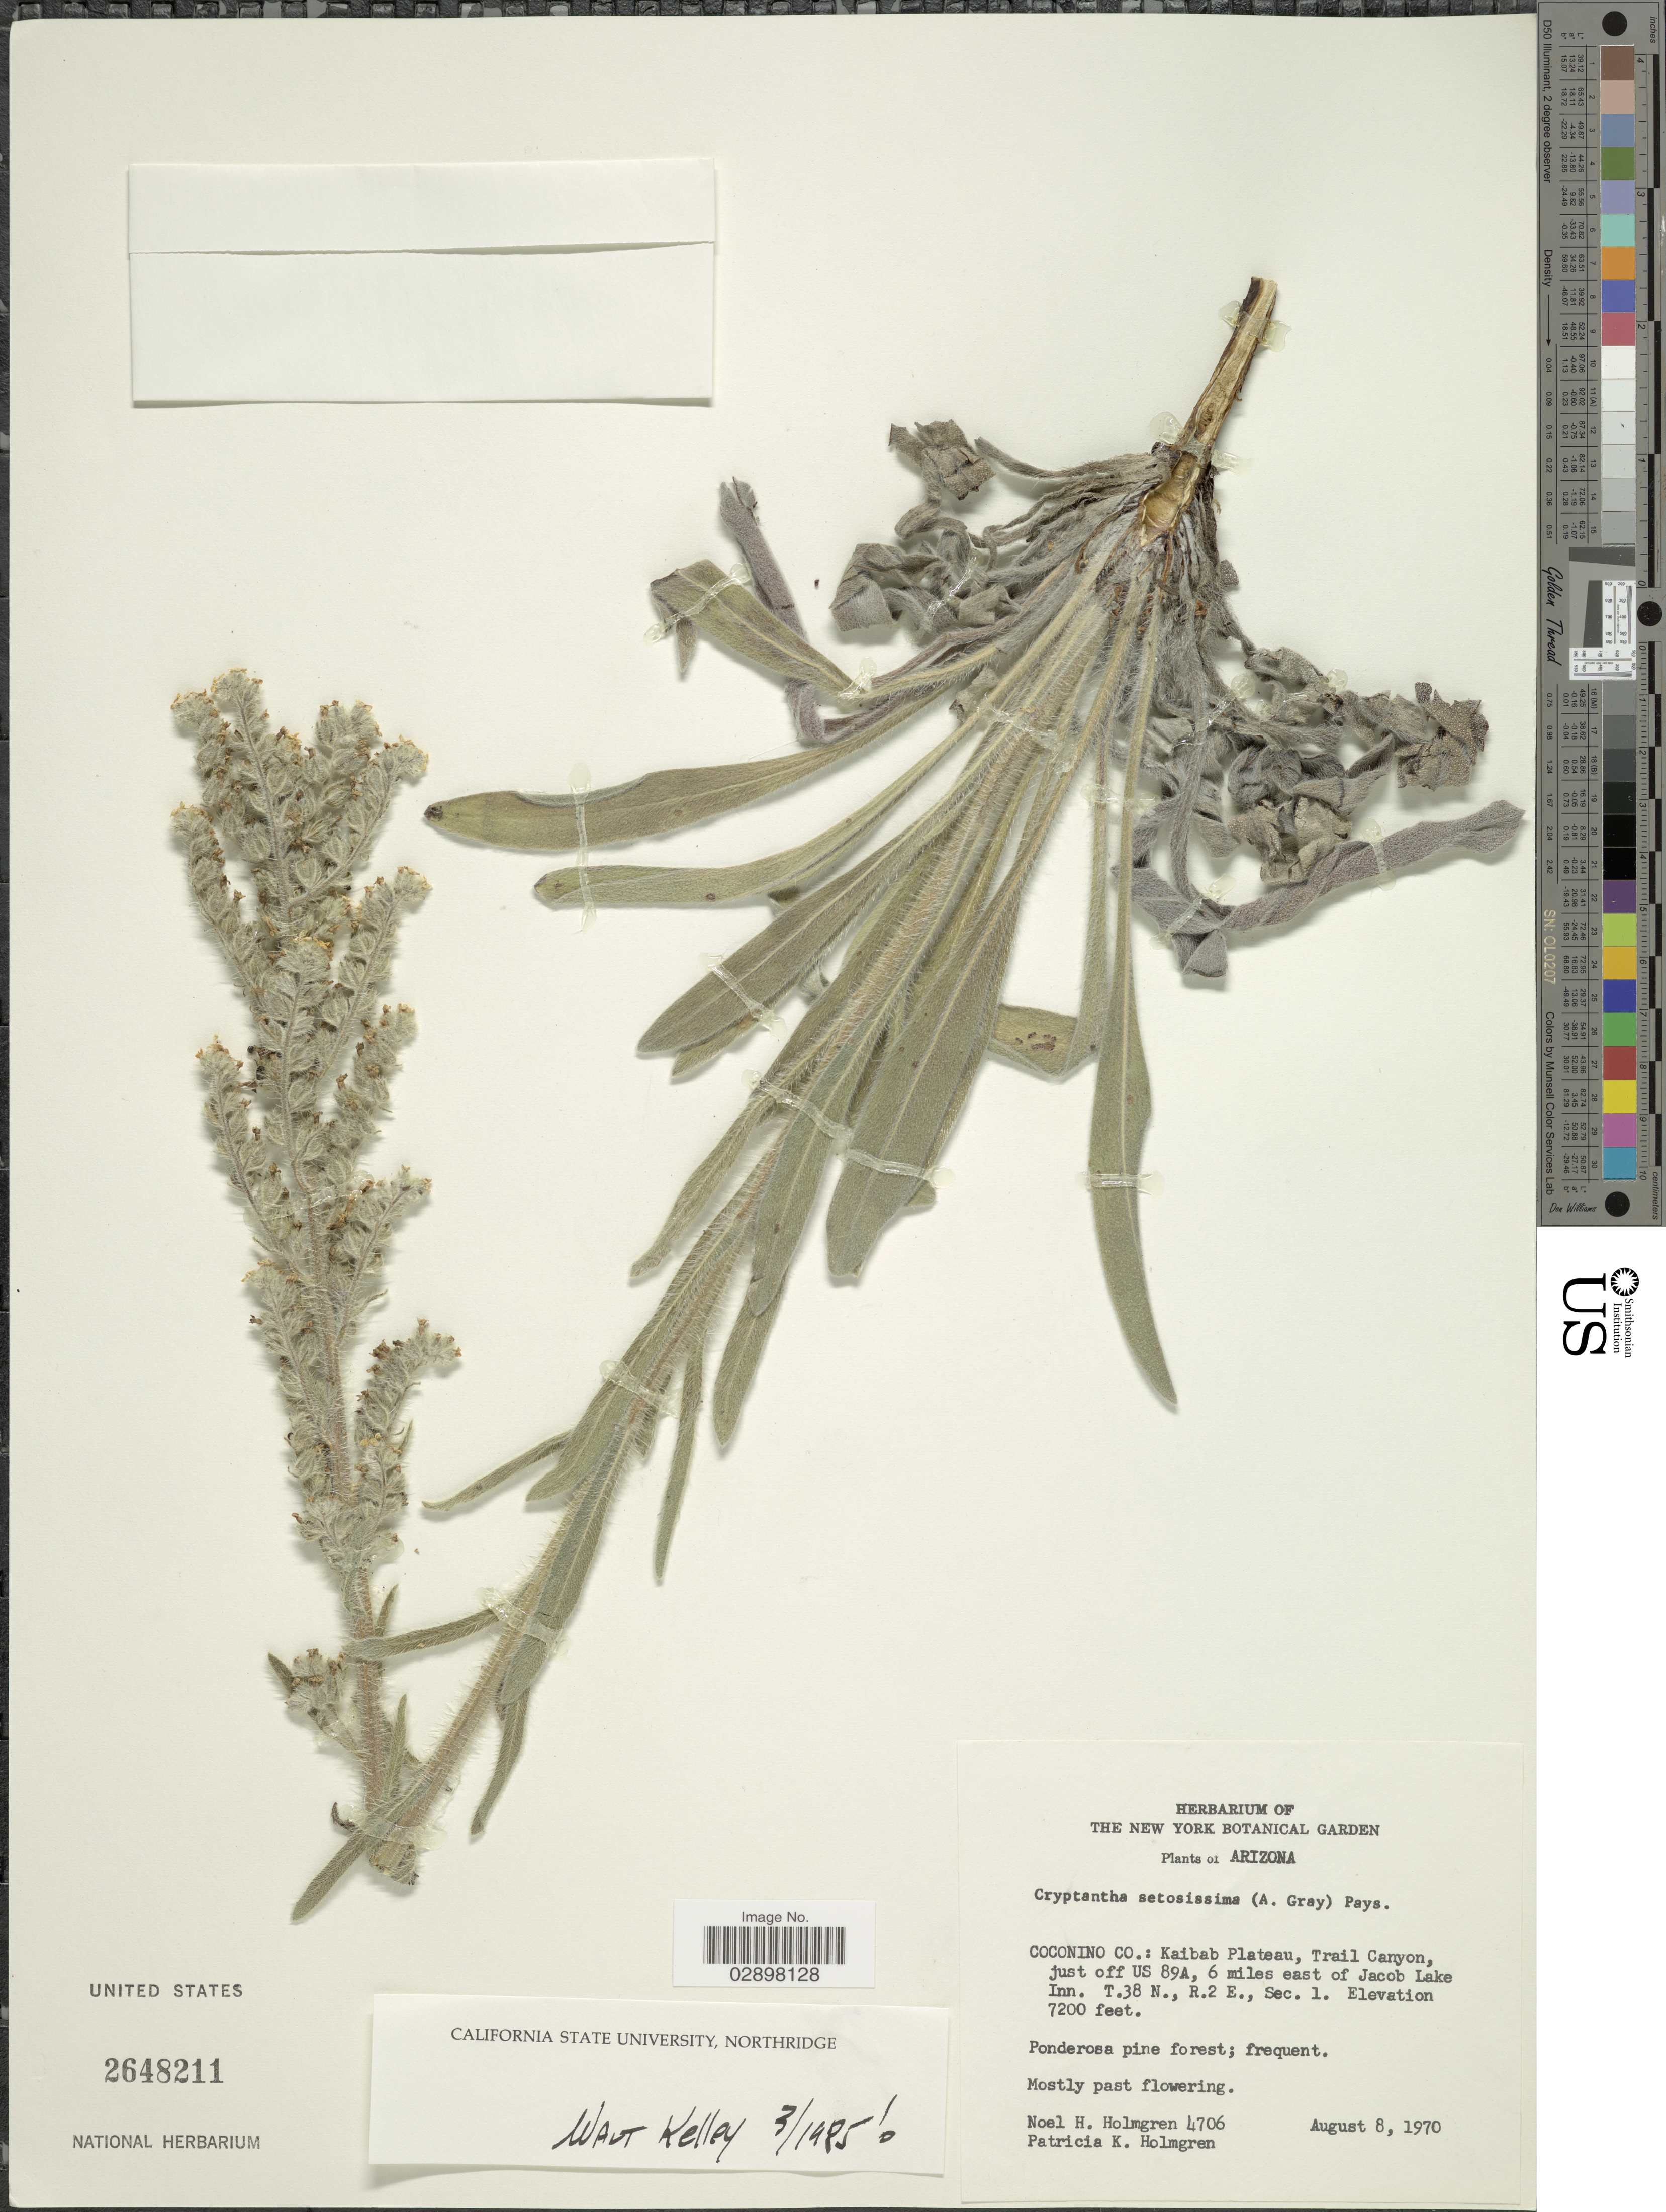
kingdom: Plantae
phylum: Tracheophyta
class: Magnoliopsida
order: Boraginales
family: Boraginaceae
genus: Cryptantha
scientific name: Cryptantha setosissima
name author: (A. Gray) Payson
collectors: N. H. Holmgren & P. K. Holmgren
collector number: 4706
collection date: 1970-08-08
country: United States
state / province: Arizona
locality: Coconino Co.: Kaibab Plateau, Trail Canyon, just off US 89A, 6 miles east of Jacob Lake Inn. T38N, R2E, Sec.1.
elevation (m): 2195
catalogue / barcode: US 2648211